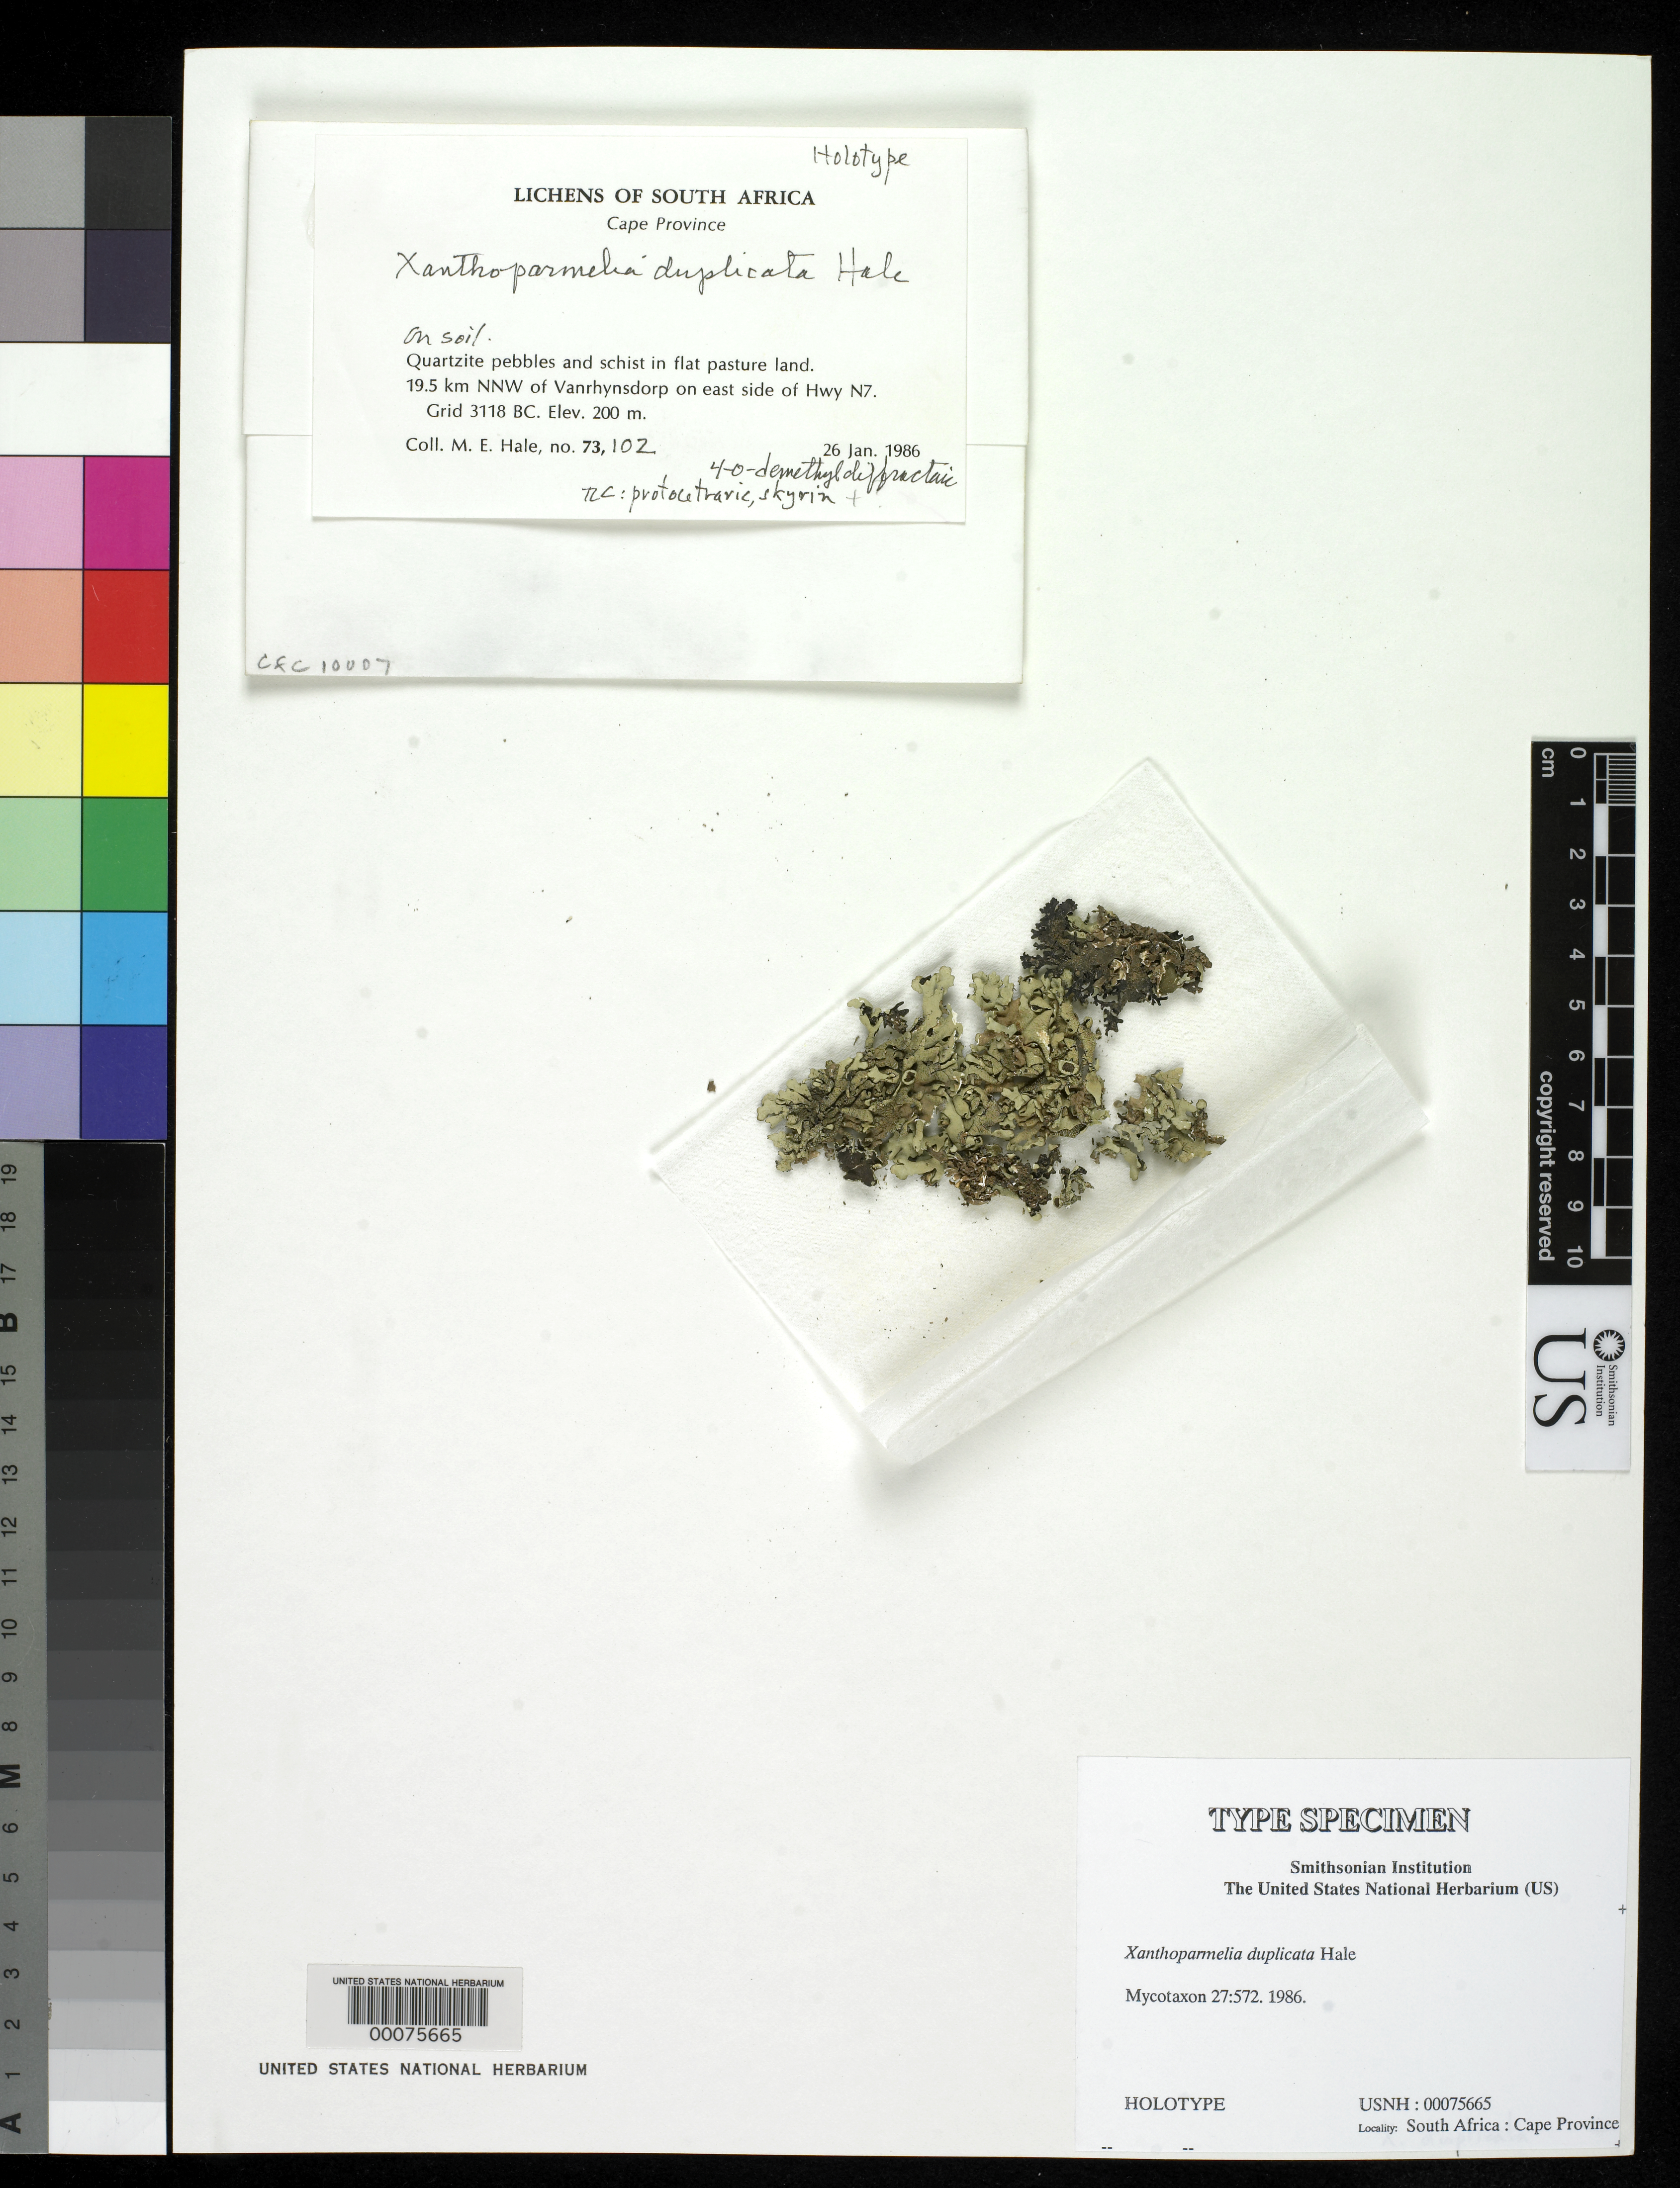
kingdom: Fungi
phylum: Ascomycota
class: Lecanoromycetes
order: Lecanorales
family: Parmeliaceae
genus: Xanthoparmelia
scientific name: Xanthoparmelia duplicata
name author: Hale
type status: Holotype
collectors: M. Hale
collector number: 73102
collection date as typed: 26 Jan 1986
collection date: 1986-01-26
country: South Africa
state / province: Western Cape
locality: Grid 3118 BC, 19.5 km NNW of Vanrhynsdorp, on E side of Hwy N7, quartzite pebbles and schist in flat pasture land, on soil.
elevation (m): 200